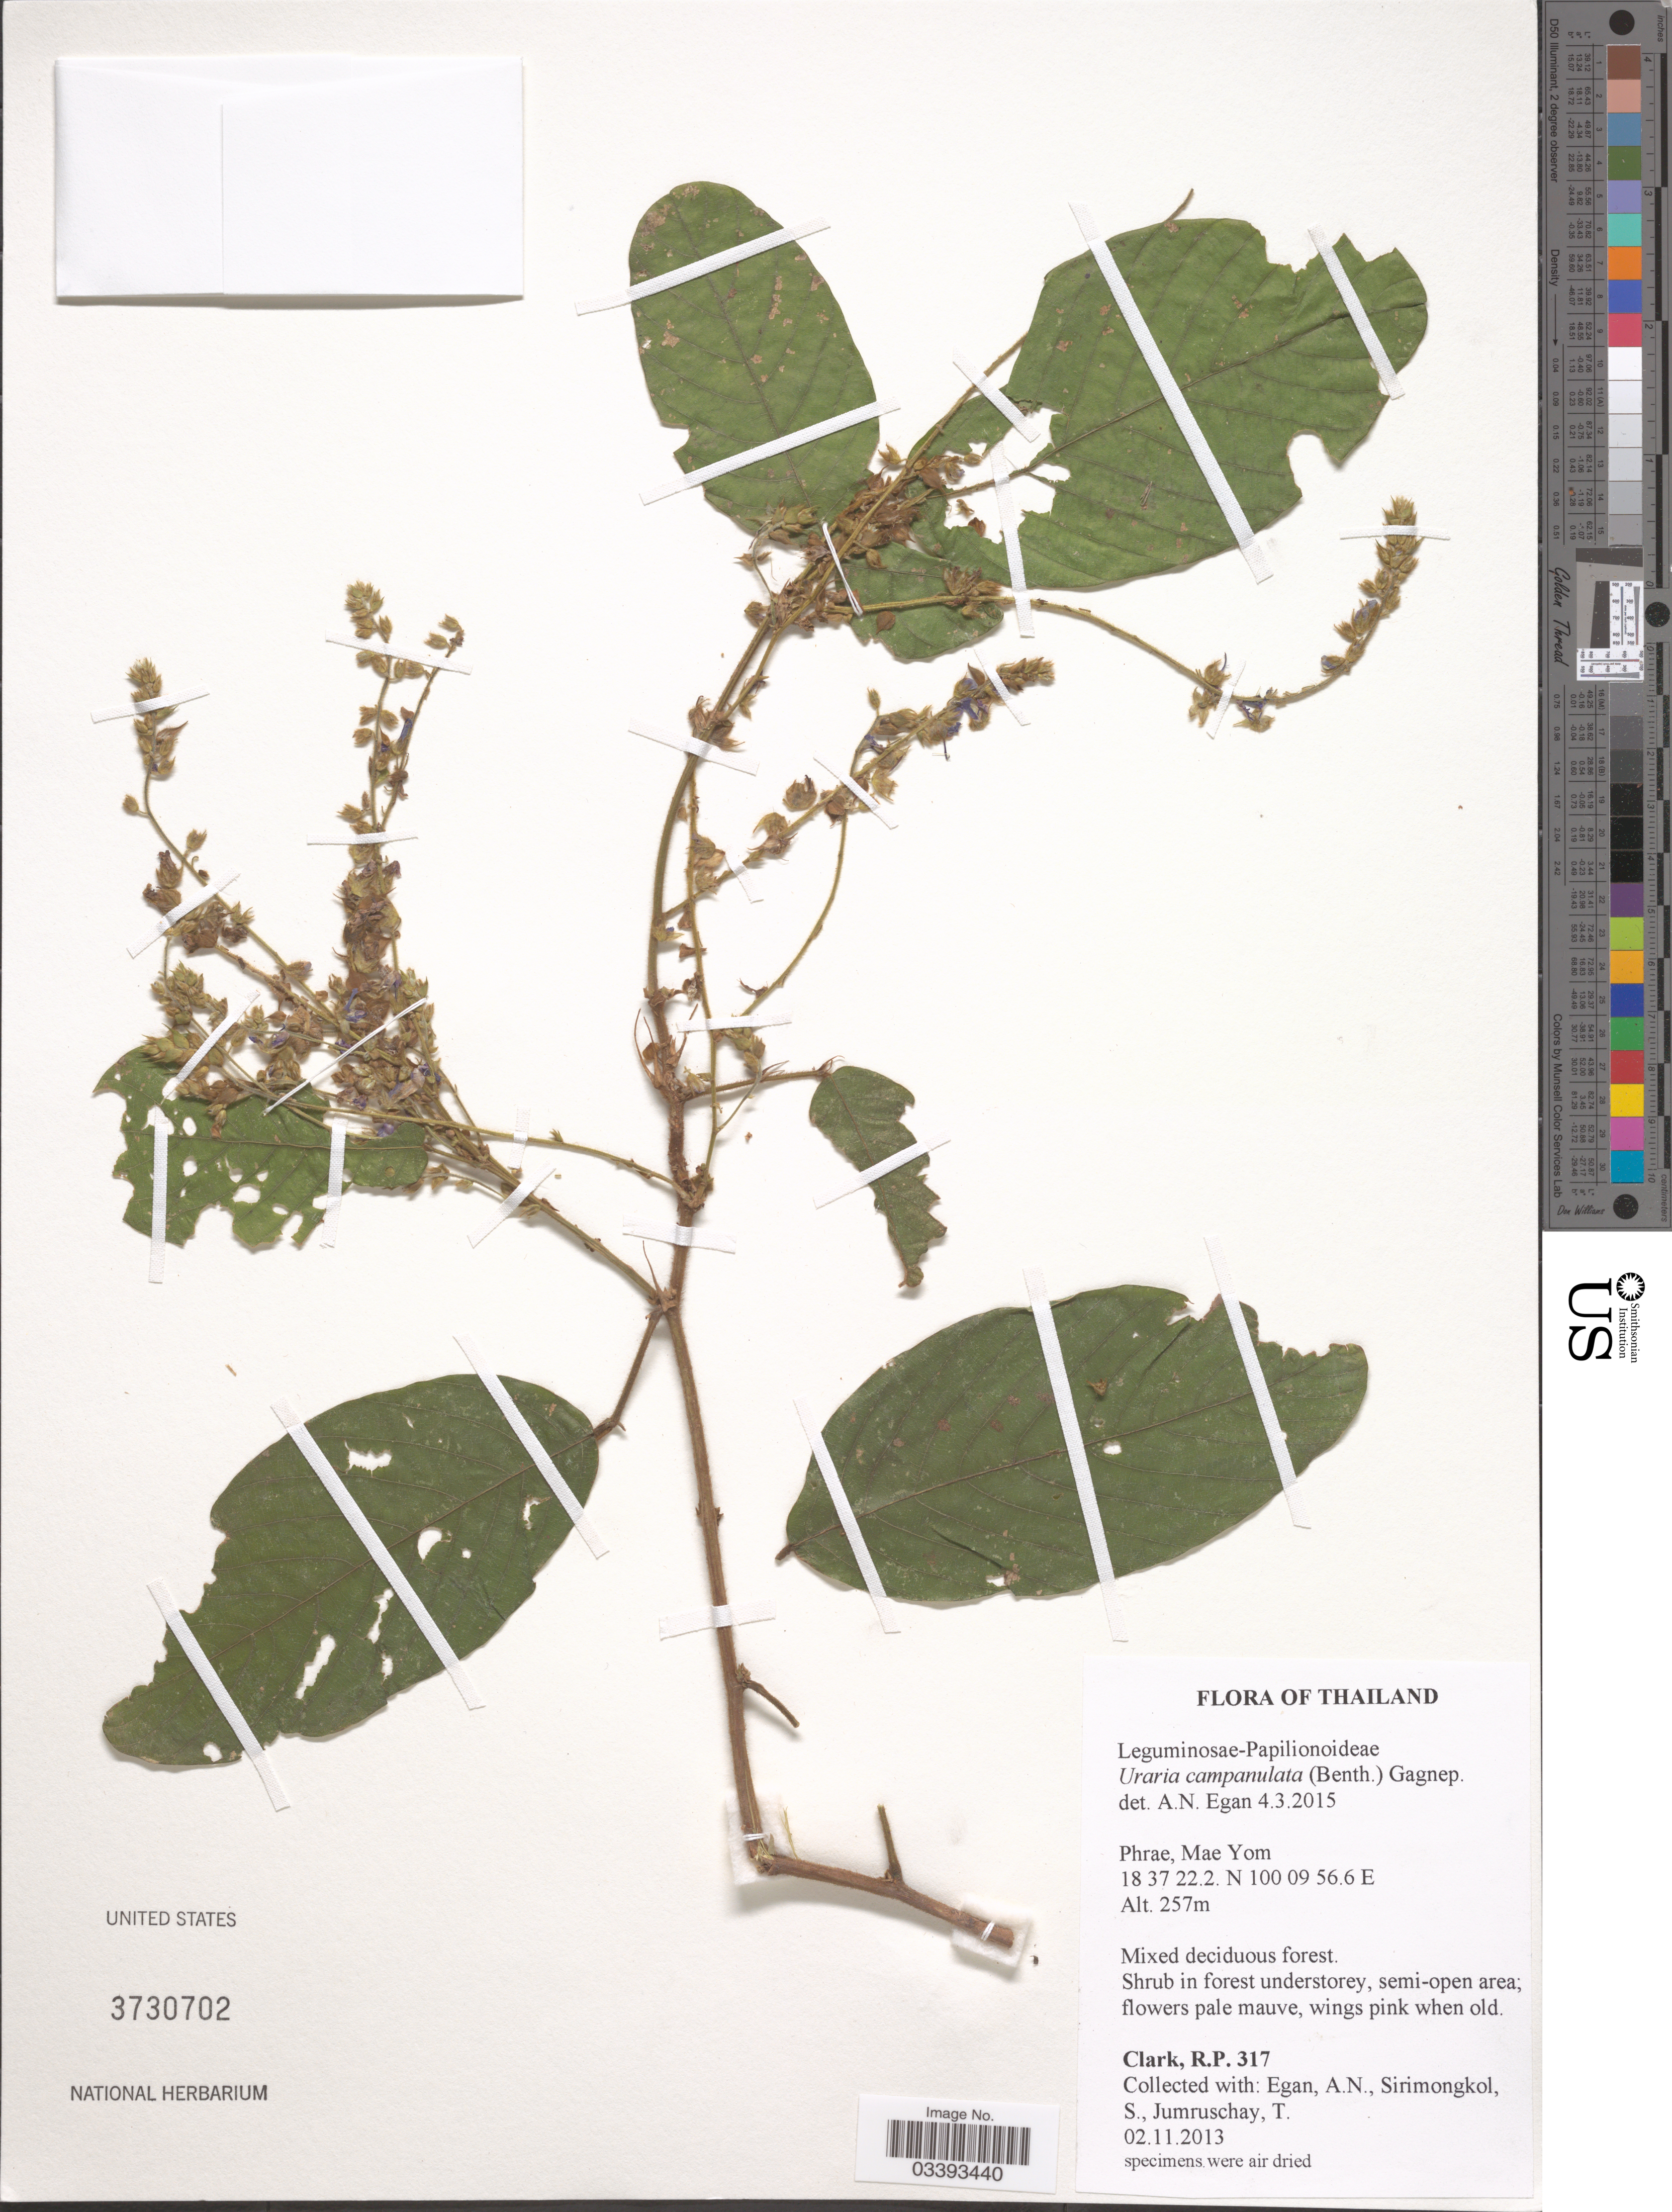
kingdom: Plantae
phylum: Tracheophyta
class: Magnoliopsida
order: Fabales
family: Fabaceae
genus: Uraria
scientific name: Uraria campanulata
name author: Wall.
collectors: R. P. Clark, A. N. Egan, S. Sirimongkol & T. Jumruschay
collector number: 317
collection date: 2013-11-02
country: Thailand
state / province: Phrae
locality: Mae Yom.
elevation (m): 257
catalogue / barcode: US 3730702